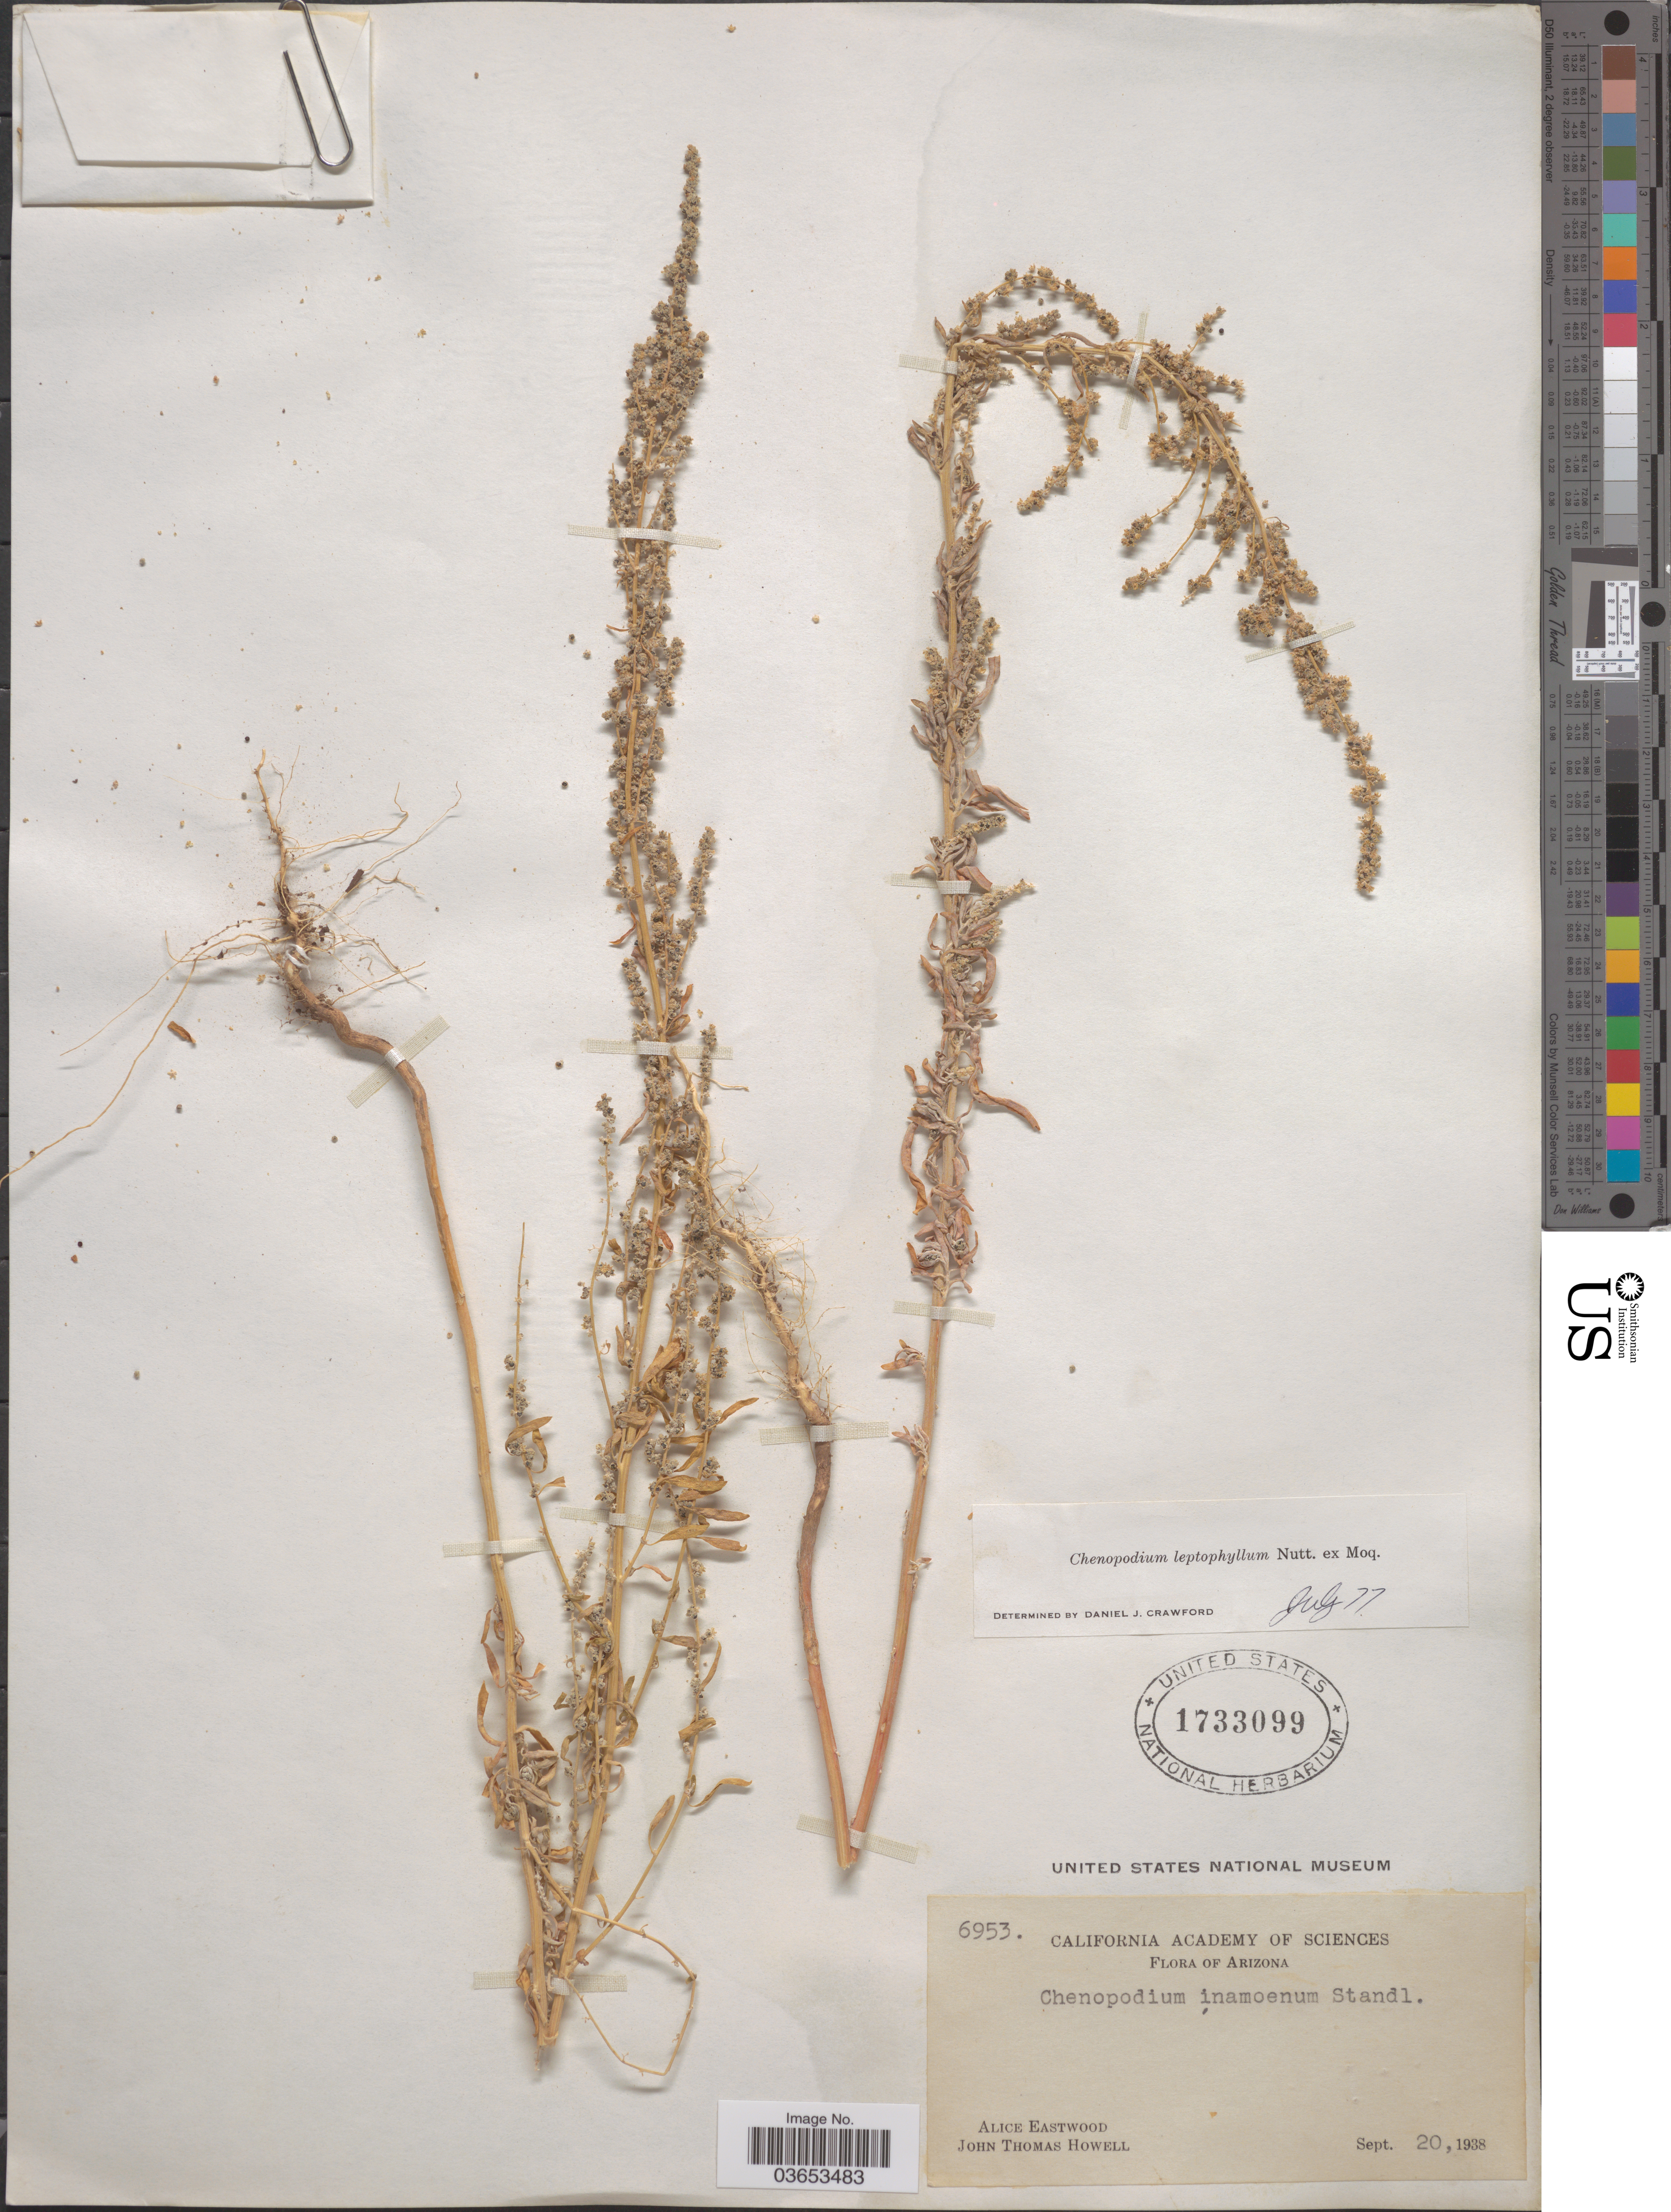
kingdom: Plantae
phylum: Tracheophyta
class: Magnoliopsida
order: Caryophyllales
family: Amaranthaceae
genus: Chenopodium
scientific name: Chenopodium leptophyllum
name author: (Moq.) Nutt. ex S. Watson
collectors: A. Eastwood & J. T. Howell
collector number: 6953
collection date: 1938-09-20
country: United States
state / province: Arizona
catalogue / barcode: US 1733099